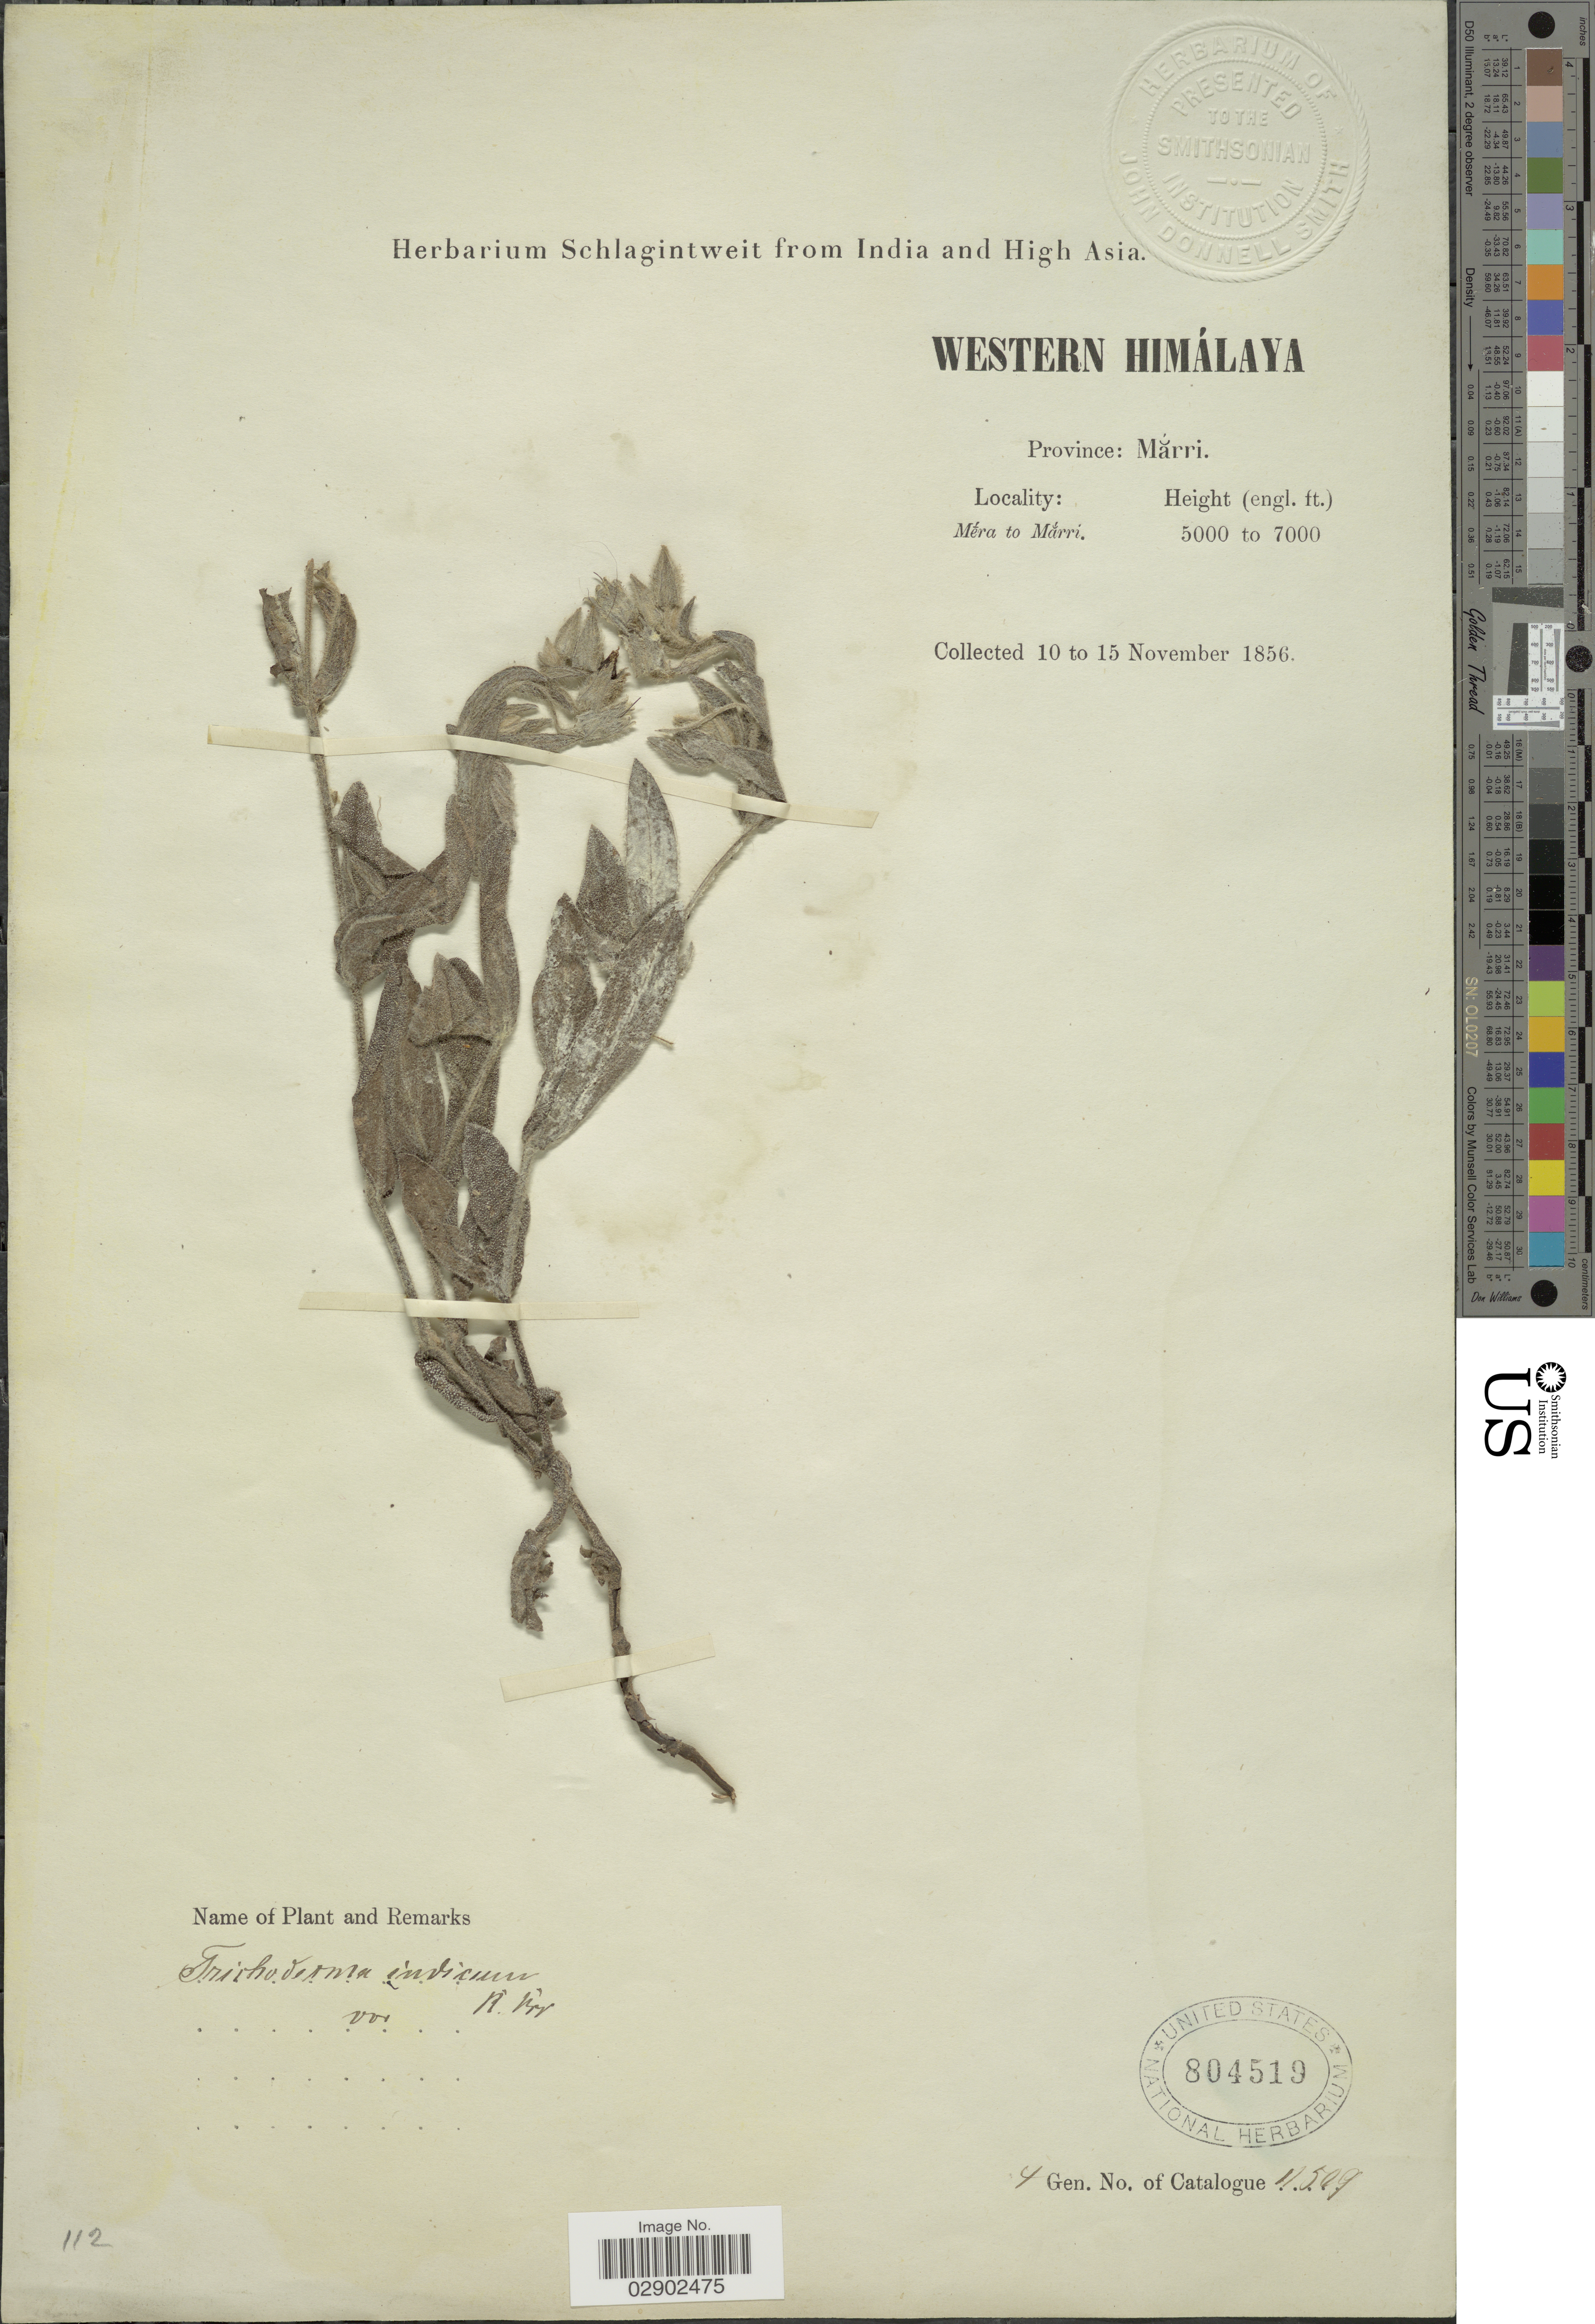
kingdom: Plantae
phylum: Tracheophyta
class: Magnoliopsida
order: Boraginales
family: Boraginaceae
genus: Trichodesma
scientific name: Trichodesma indicum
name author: (L.) Lehm.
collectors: ex herb. Schlagintweit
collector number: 11509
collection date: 1856-11-10/1856-11-15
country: Pakistan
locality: Western Himálaya. Province: Márri. Méra to Márri.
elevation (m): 1524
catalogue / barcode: US 804519